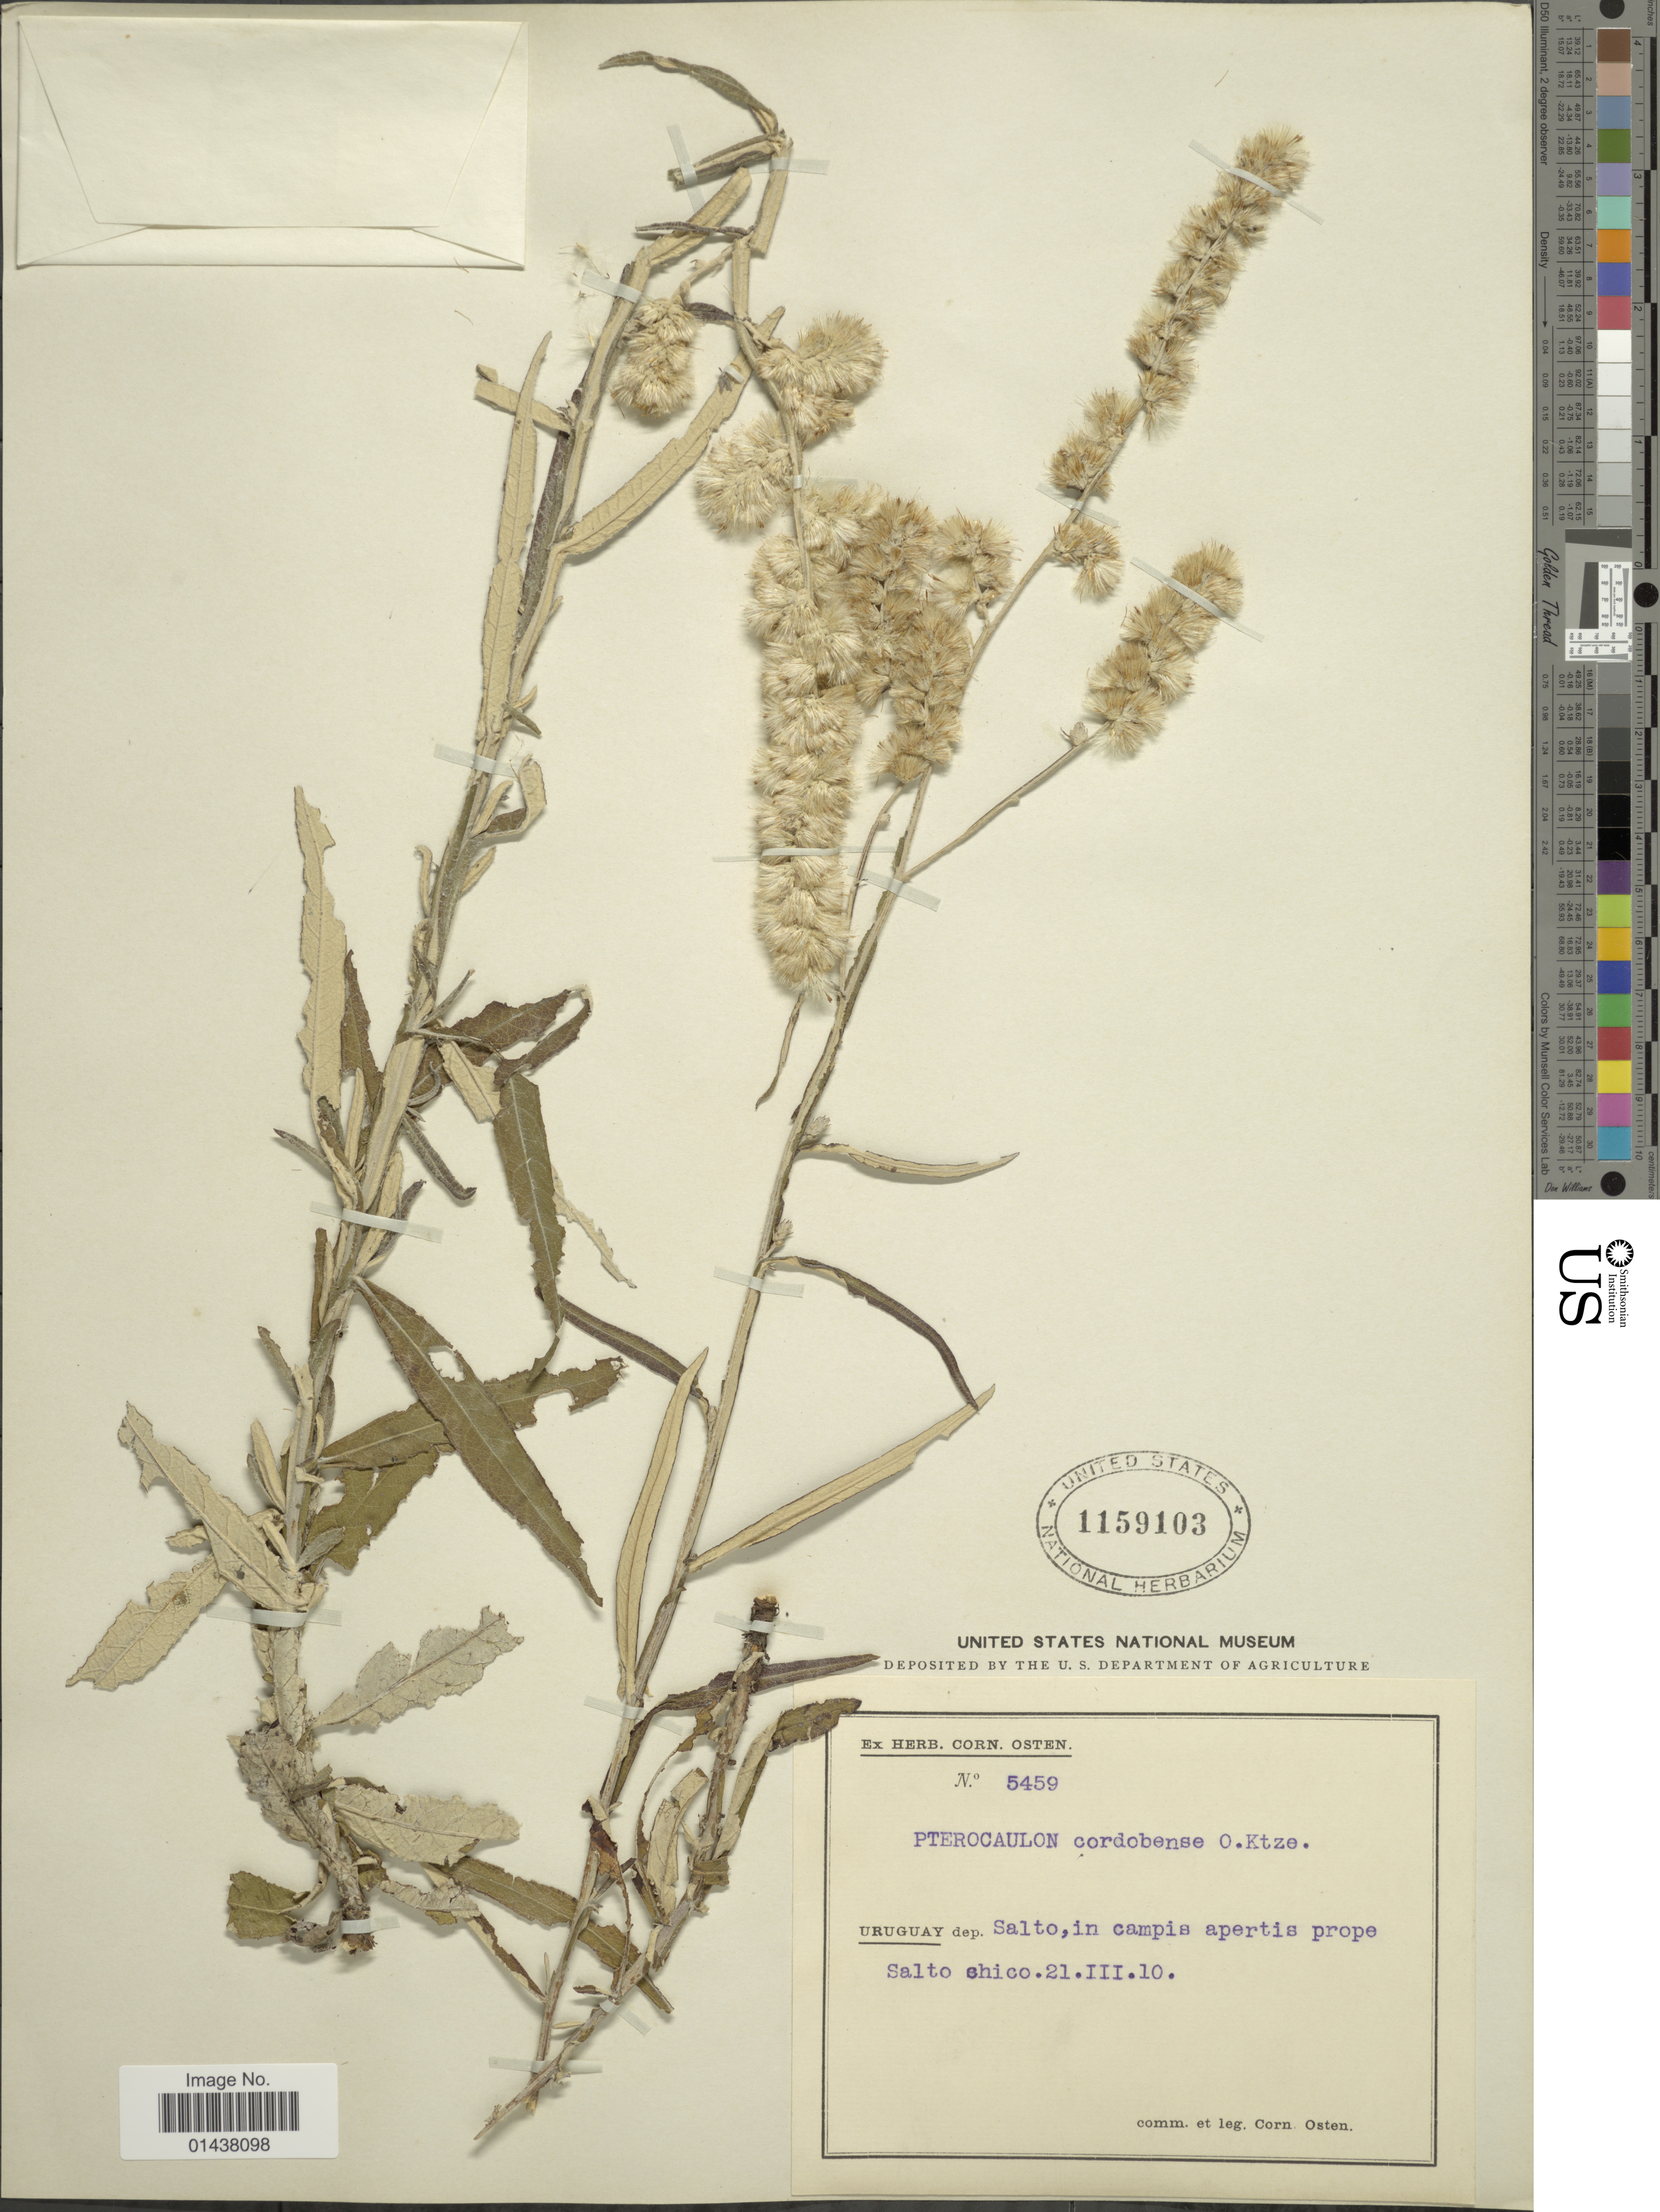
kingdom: Plantae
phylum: Tracheophyta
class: Magnoliopsida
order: Asterales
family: Asteraceae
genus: Pterocaulon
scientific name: Pterocaulon cordobense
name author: Kuntze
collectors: C. Osten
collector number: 5459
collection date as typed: Transcribed d/m/y: 21/3/10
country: Uruguay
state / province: Salto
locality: In campis aperis prope Salto Chico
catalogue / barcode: US 1159103